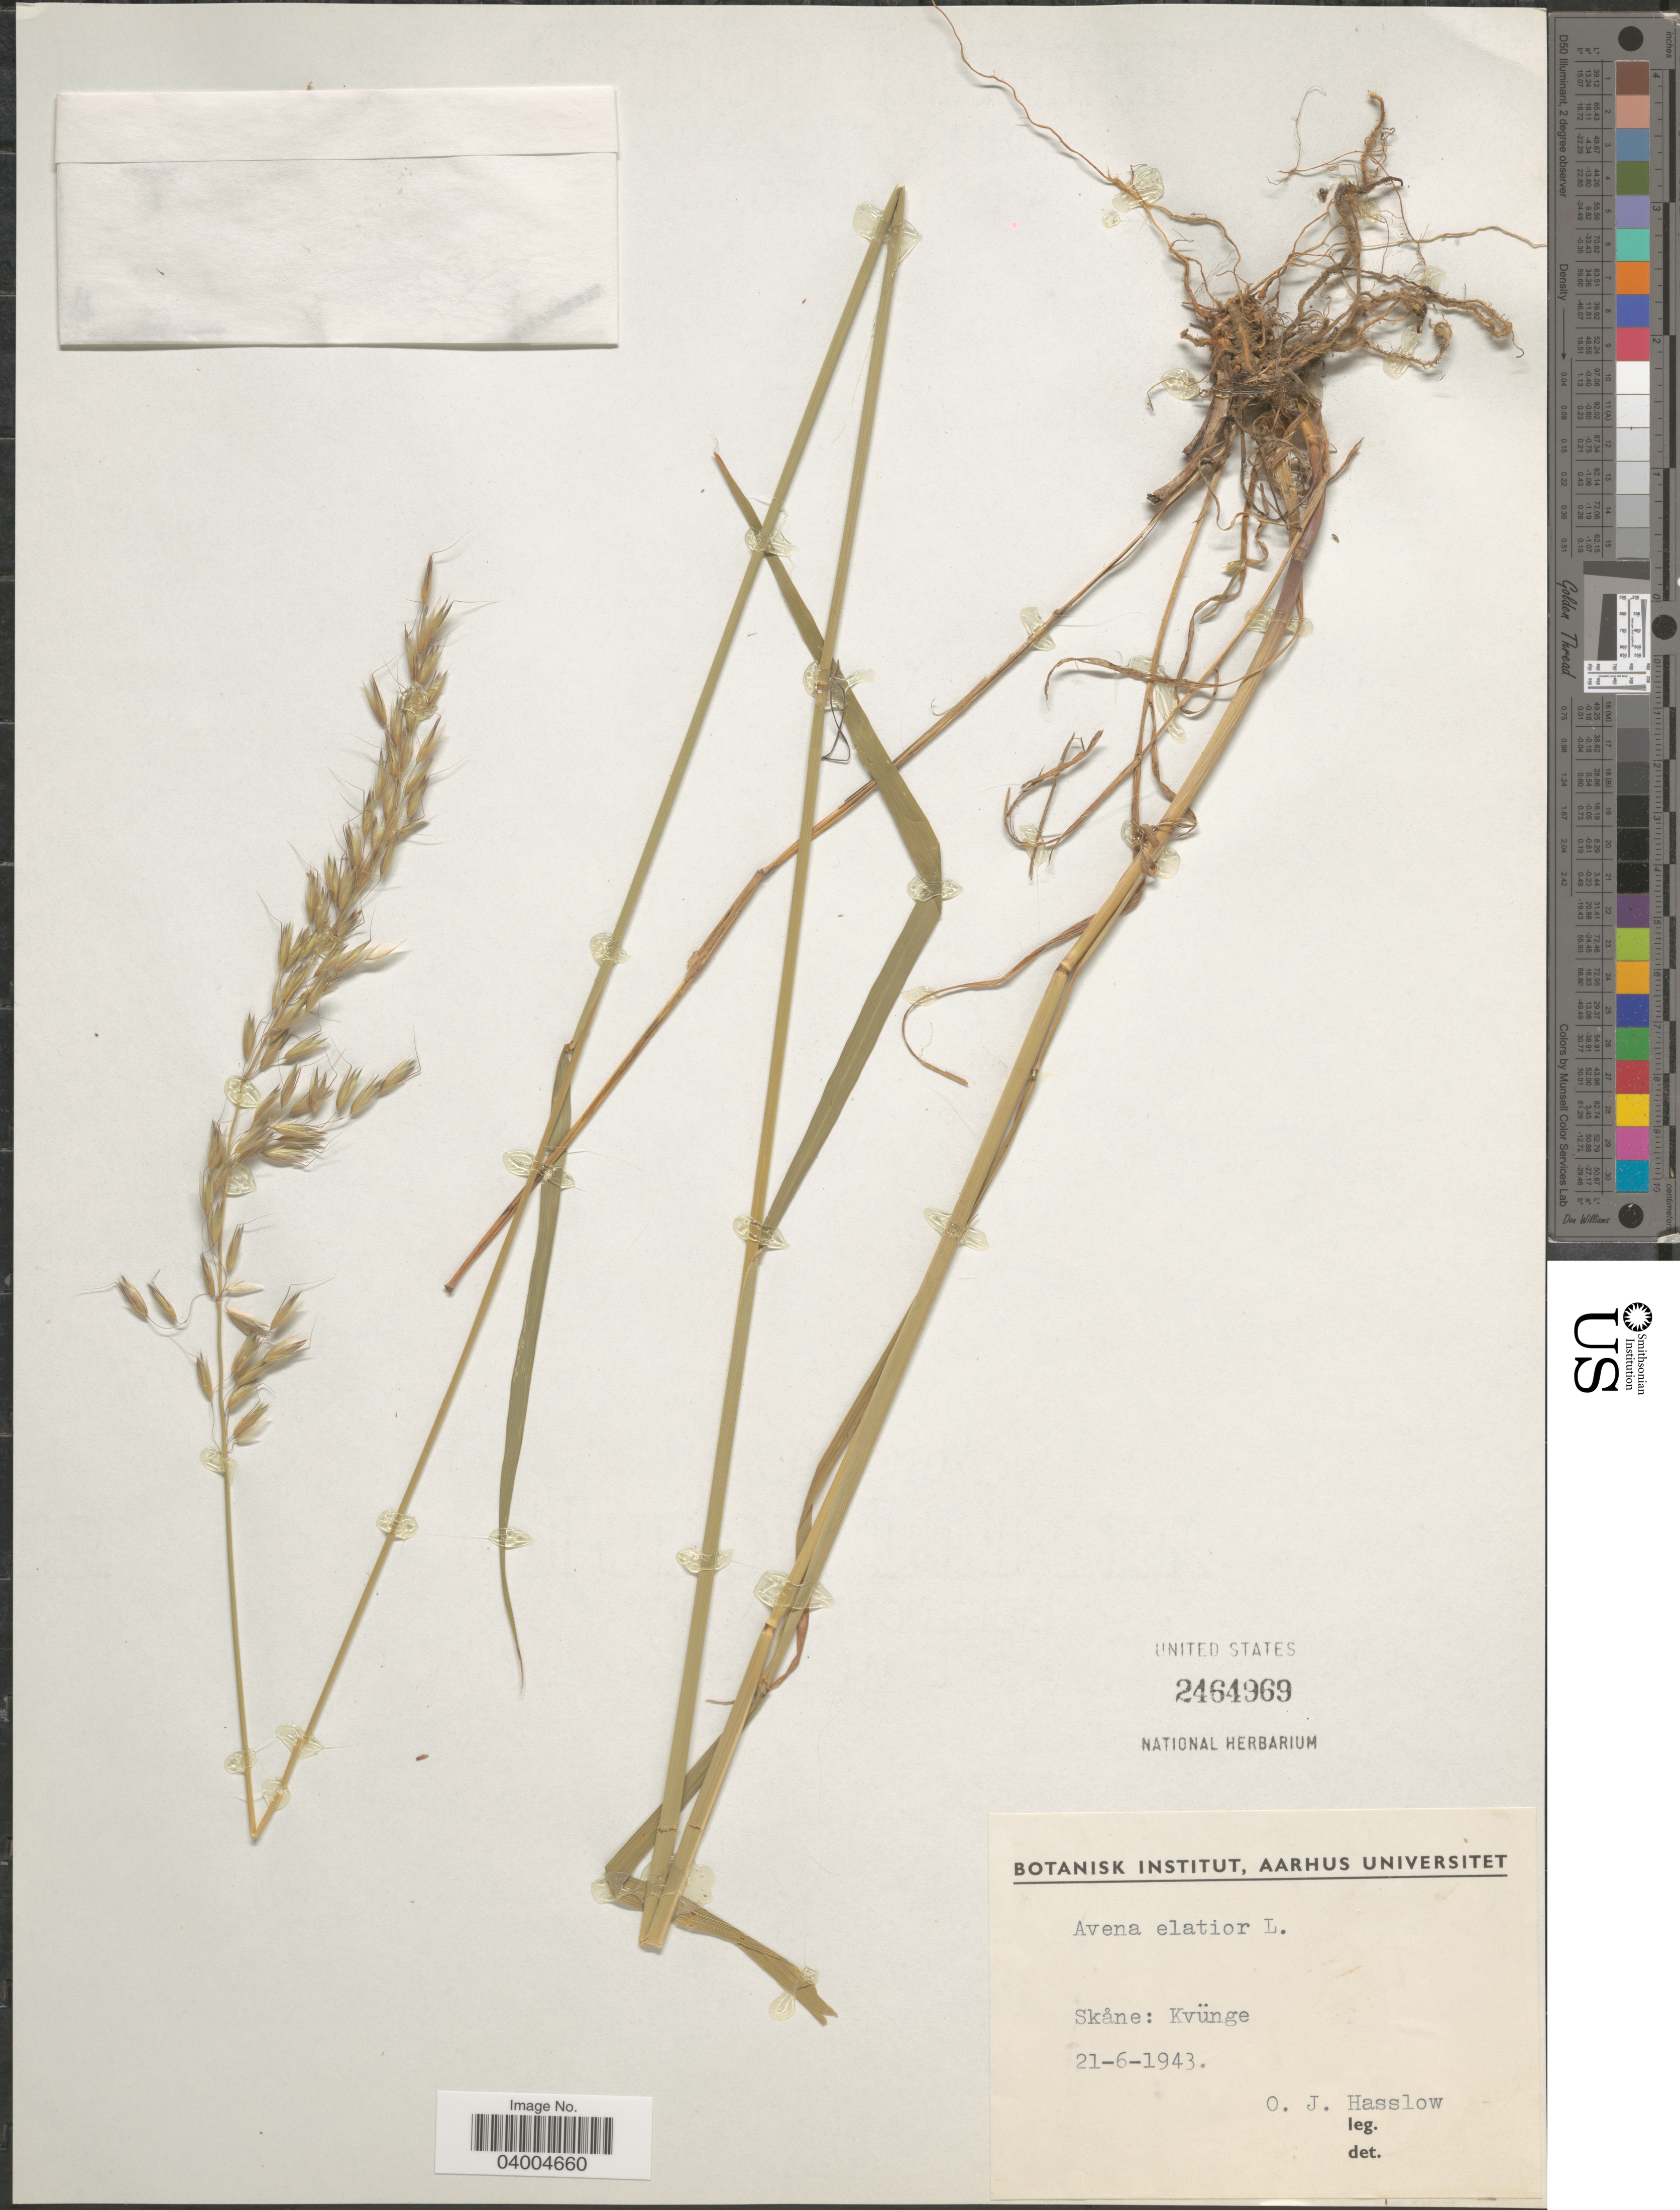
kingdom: Plantae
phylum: Tracheophyta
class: Liliopsida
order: Poales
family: Poaceae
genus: Arrhenatherum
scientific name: Arrhenatherum elatius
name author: (L.) J. Presl & C. Presl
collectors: O. Hasslow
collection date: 1943-06-21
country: Sweden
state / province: Skåne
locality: Kvünge.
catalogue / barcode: US 2464969